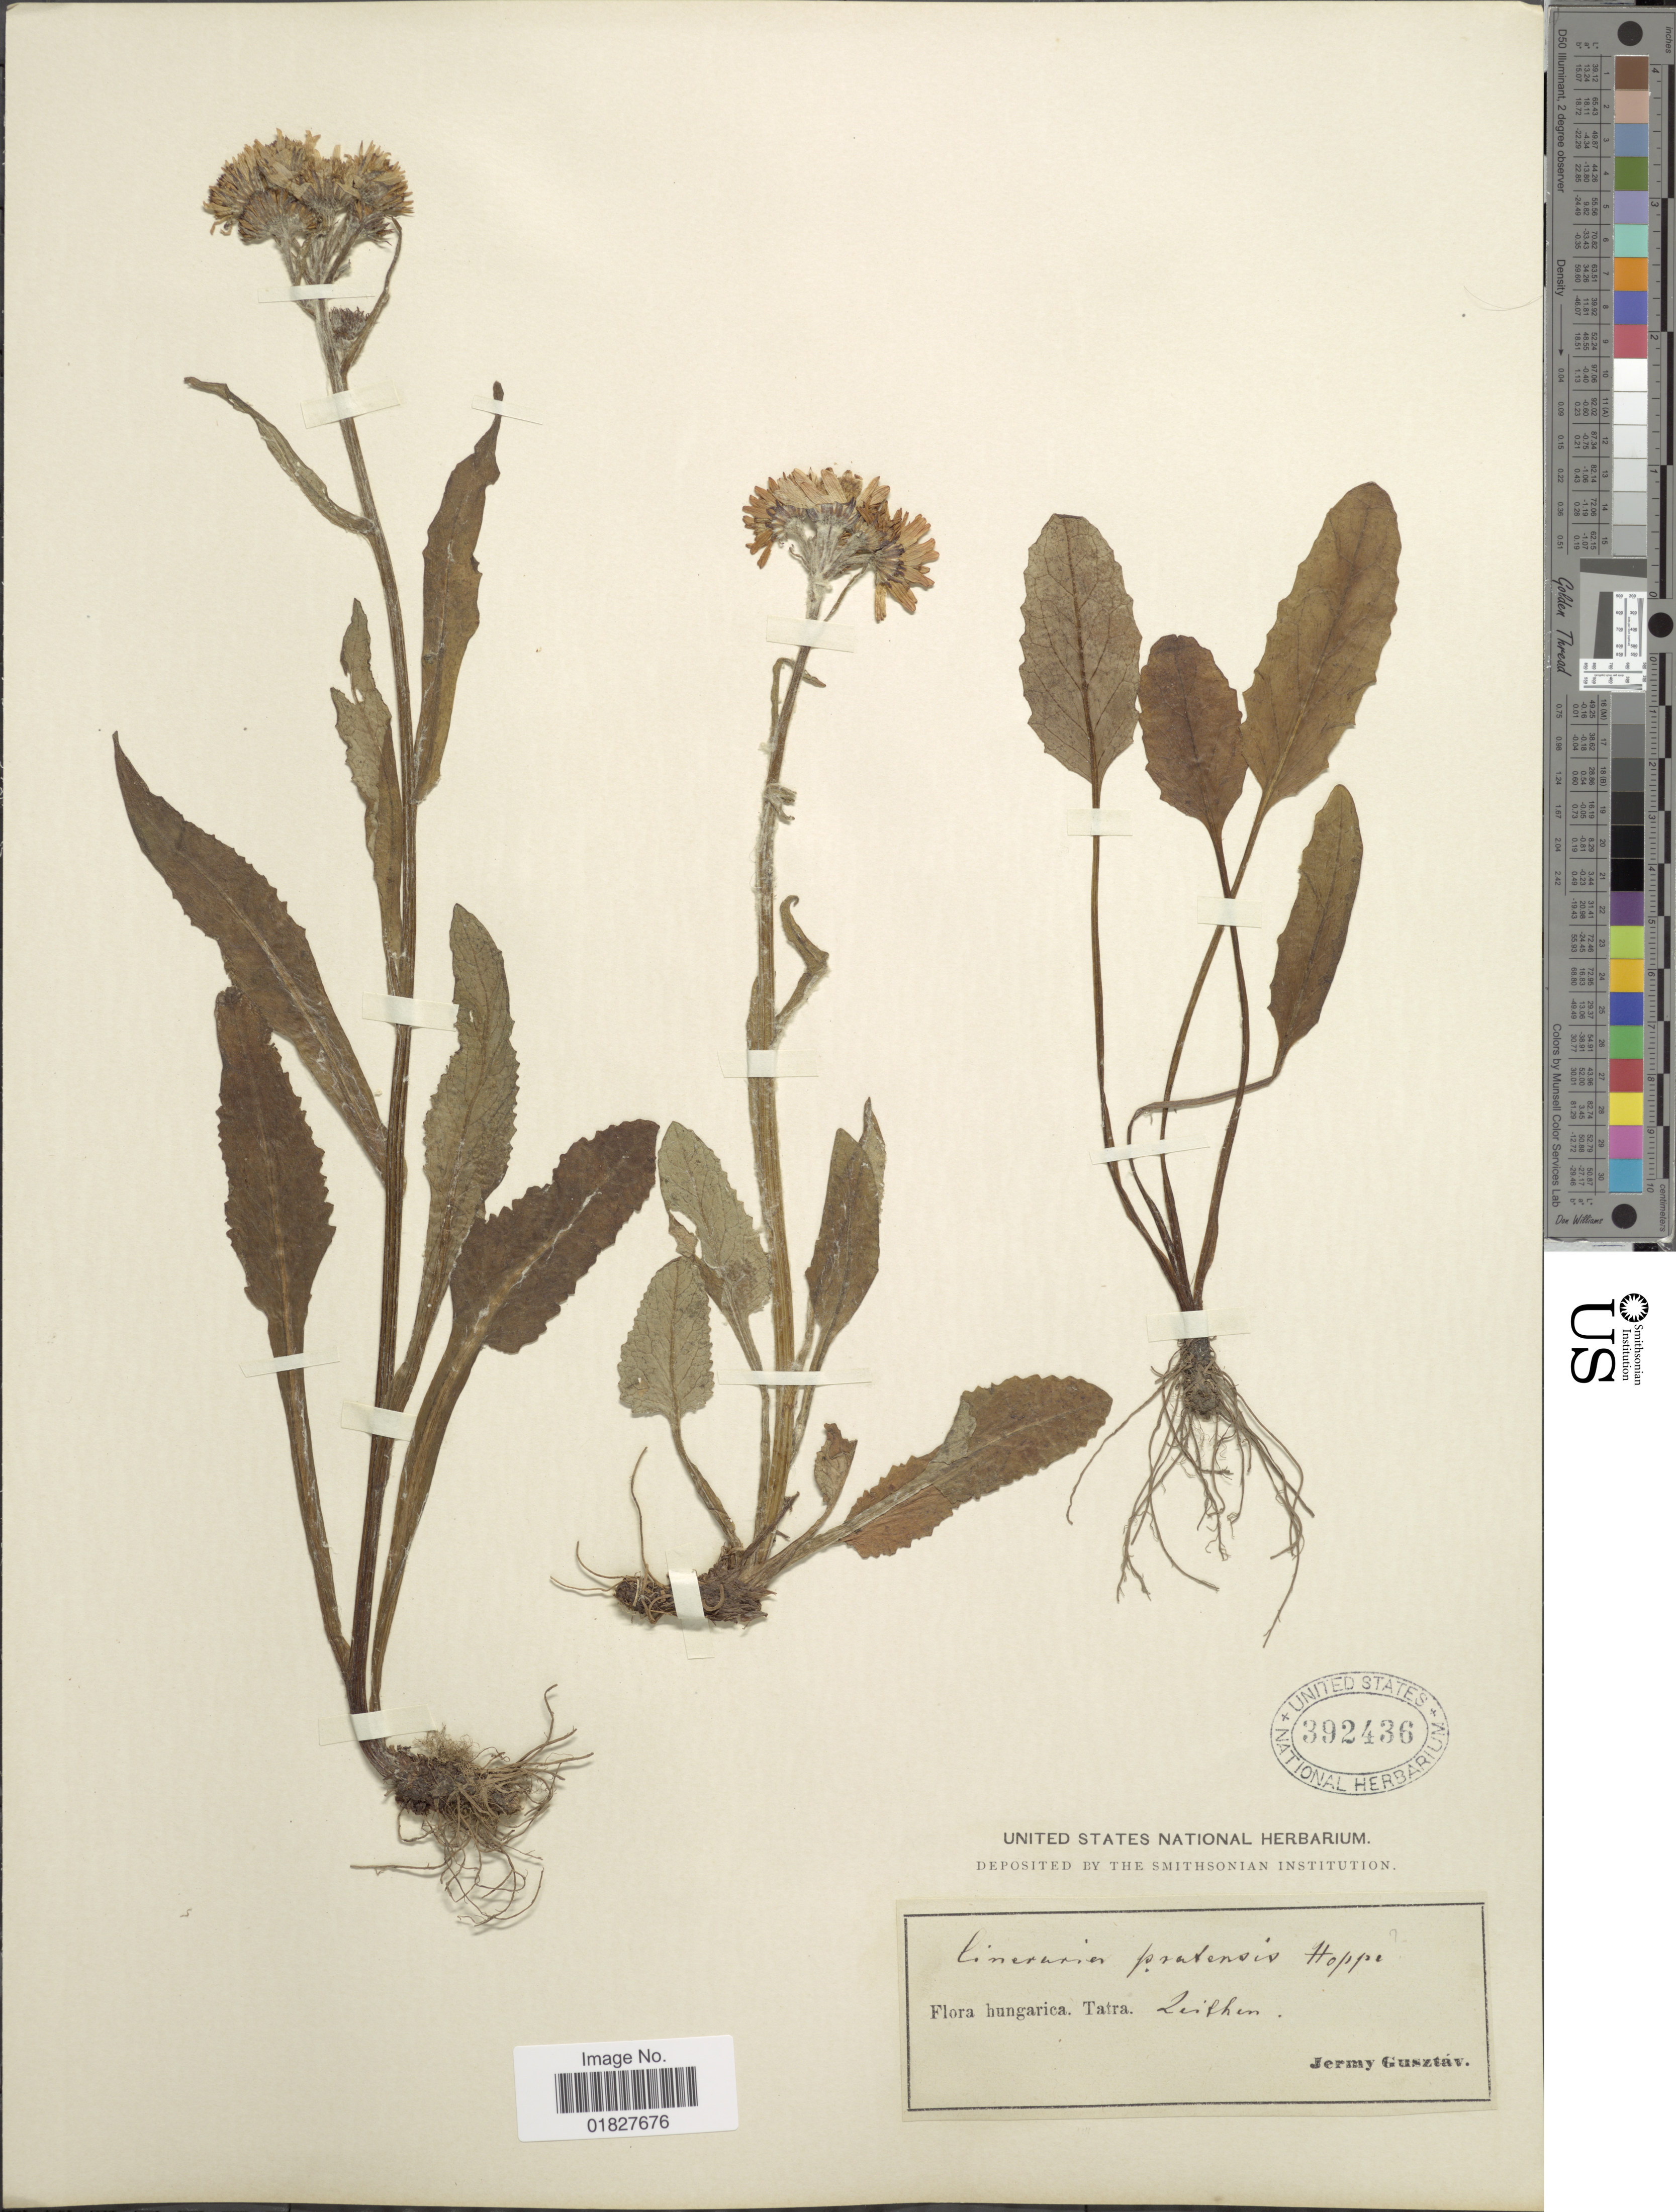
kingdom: Plantae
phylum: Tracheophyta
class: Magnoliopsida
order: Asterales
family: Asteraceae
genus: Cineraria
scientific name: Cineraria pratensis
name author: Rchb.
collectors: G. Jermy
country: Hungary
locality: Tatra, Zeithen [interpreted]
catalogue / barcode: US 392436